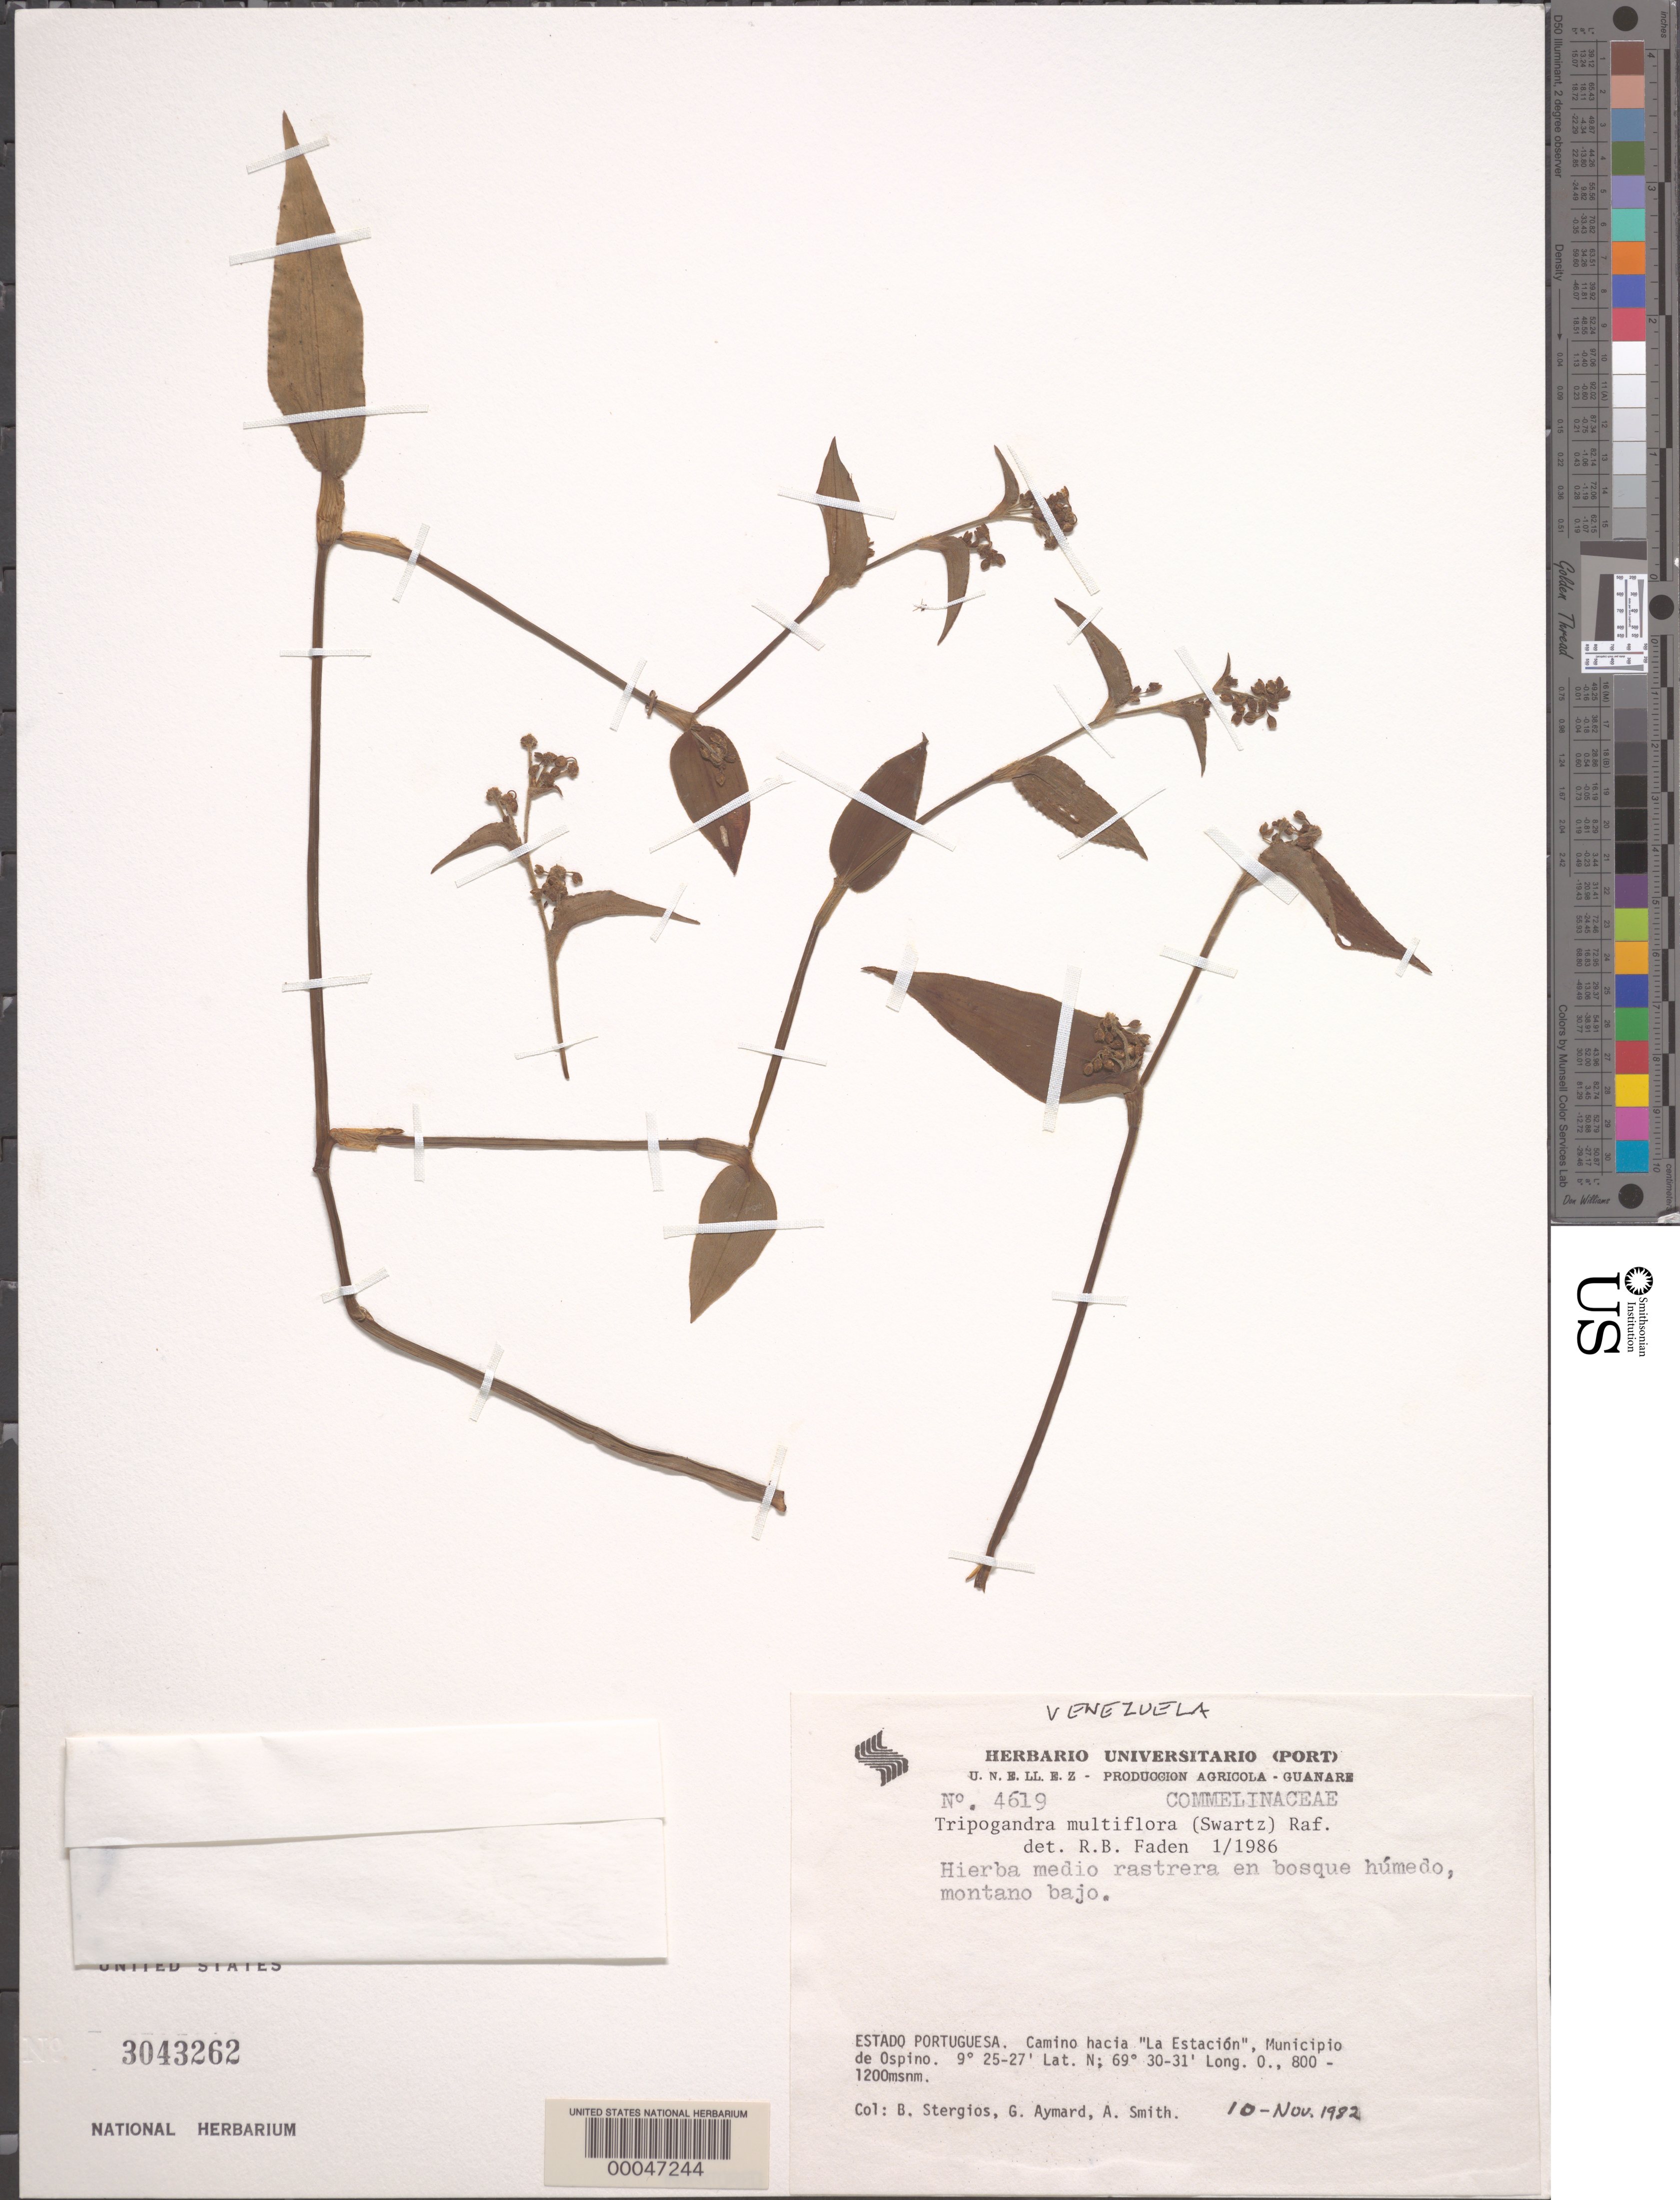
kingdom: Plantae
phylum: Tracheophyta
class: Liliopsida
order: Commelinales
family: Commelinaceae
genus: Tripogandra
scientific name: Tripogandra multiflora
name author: (Sw.) Raf.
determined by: Faden, Robert B., (US), Smithsonian Institution - National Museum of Natural History (UNITED STATES)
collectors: B. G. Stergios, G. A. Aymard & A. Smith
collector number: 4619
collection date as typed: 10 Nov 1982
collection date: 1982-11-10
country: Venezuela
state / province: Portuguesa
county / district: Ospino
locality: Camino hacia "La Estación"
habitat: Low mountain forest, moist soil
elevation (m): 1200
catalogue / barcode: US 3043262